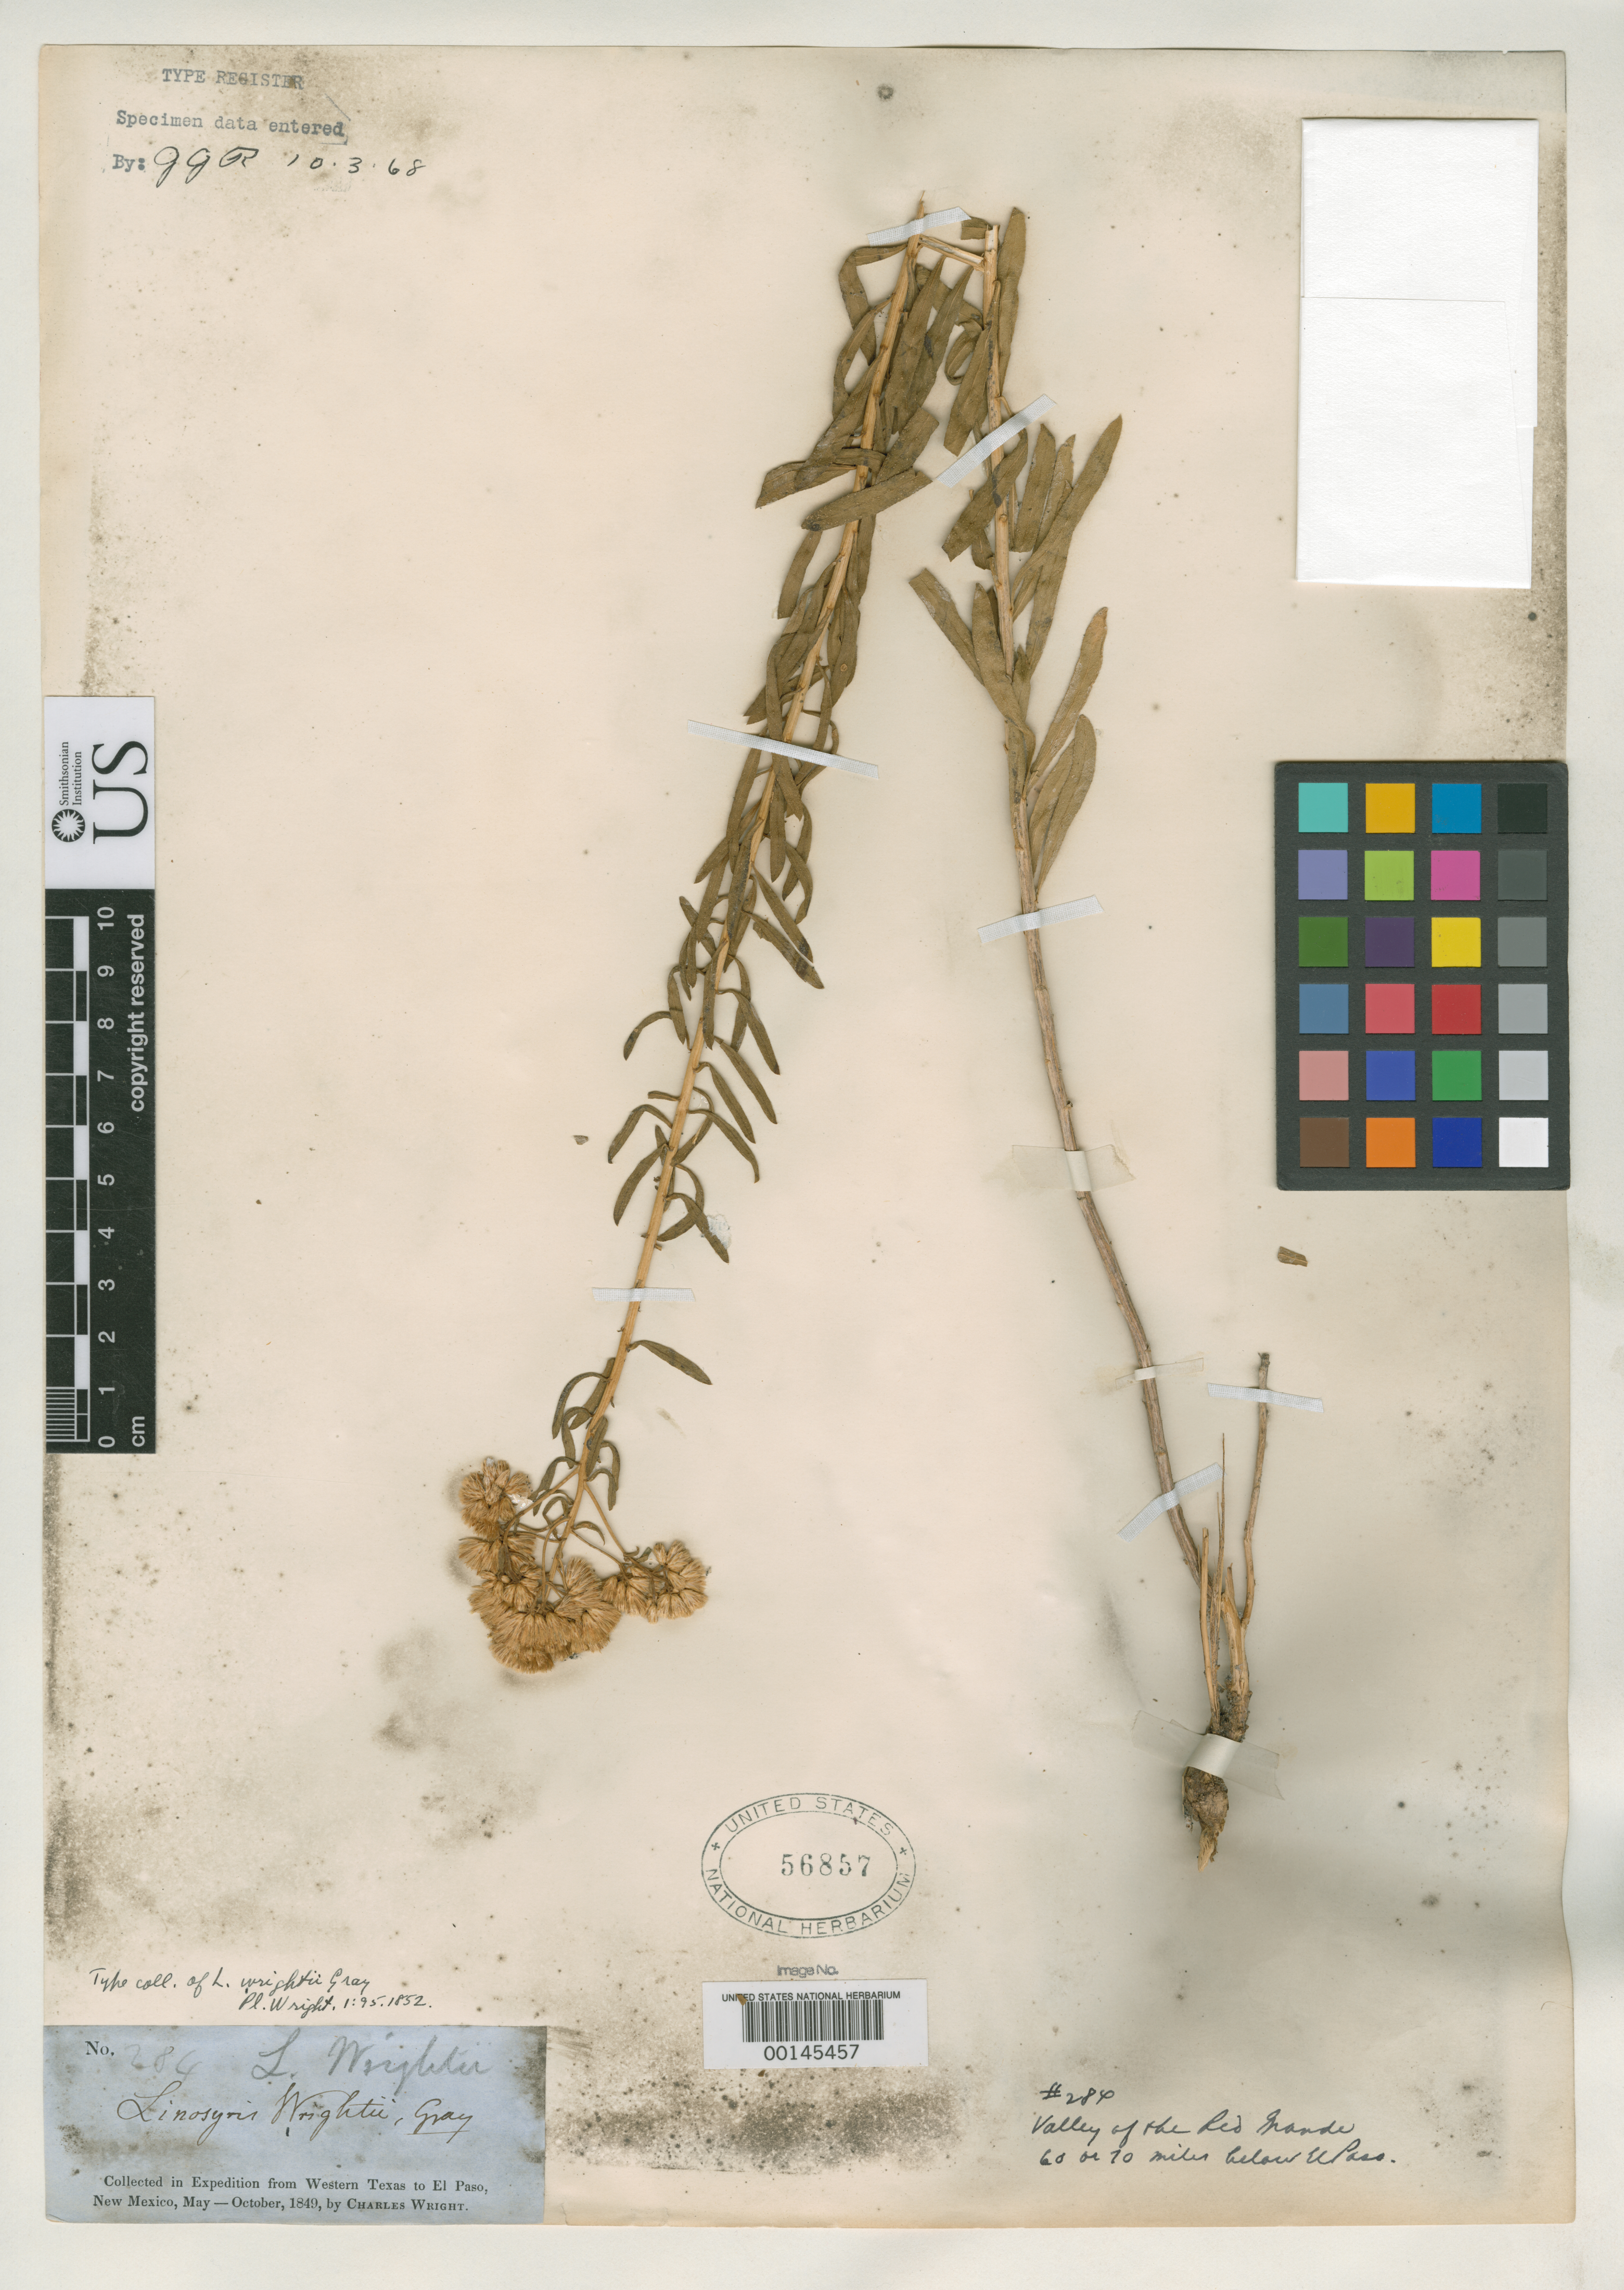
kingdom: Plantae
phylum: Tracheophyta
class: Magnoliopsida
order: Asterales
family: Asteraceae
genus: Linosyris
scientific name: Linosyris wrightii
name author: A. Gray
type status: Type Collection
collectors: C. Wright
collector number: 284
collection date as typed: May 1849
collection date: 1849-05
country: United States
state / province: Texas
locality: Valley of the Rio Grande, 60 or 70 mi. below El Paso.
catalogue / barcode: US 56857